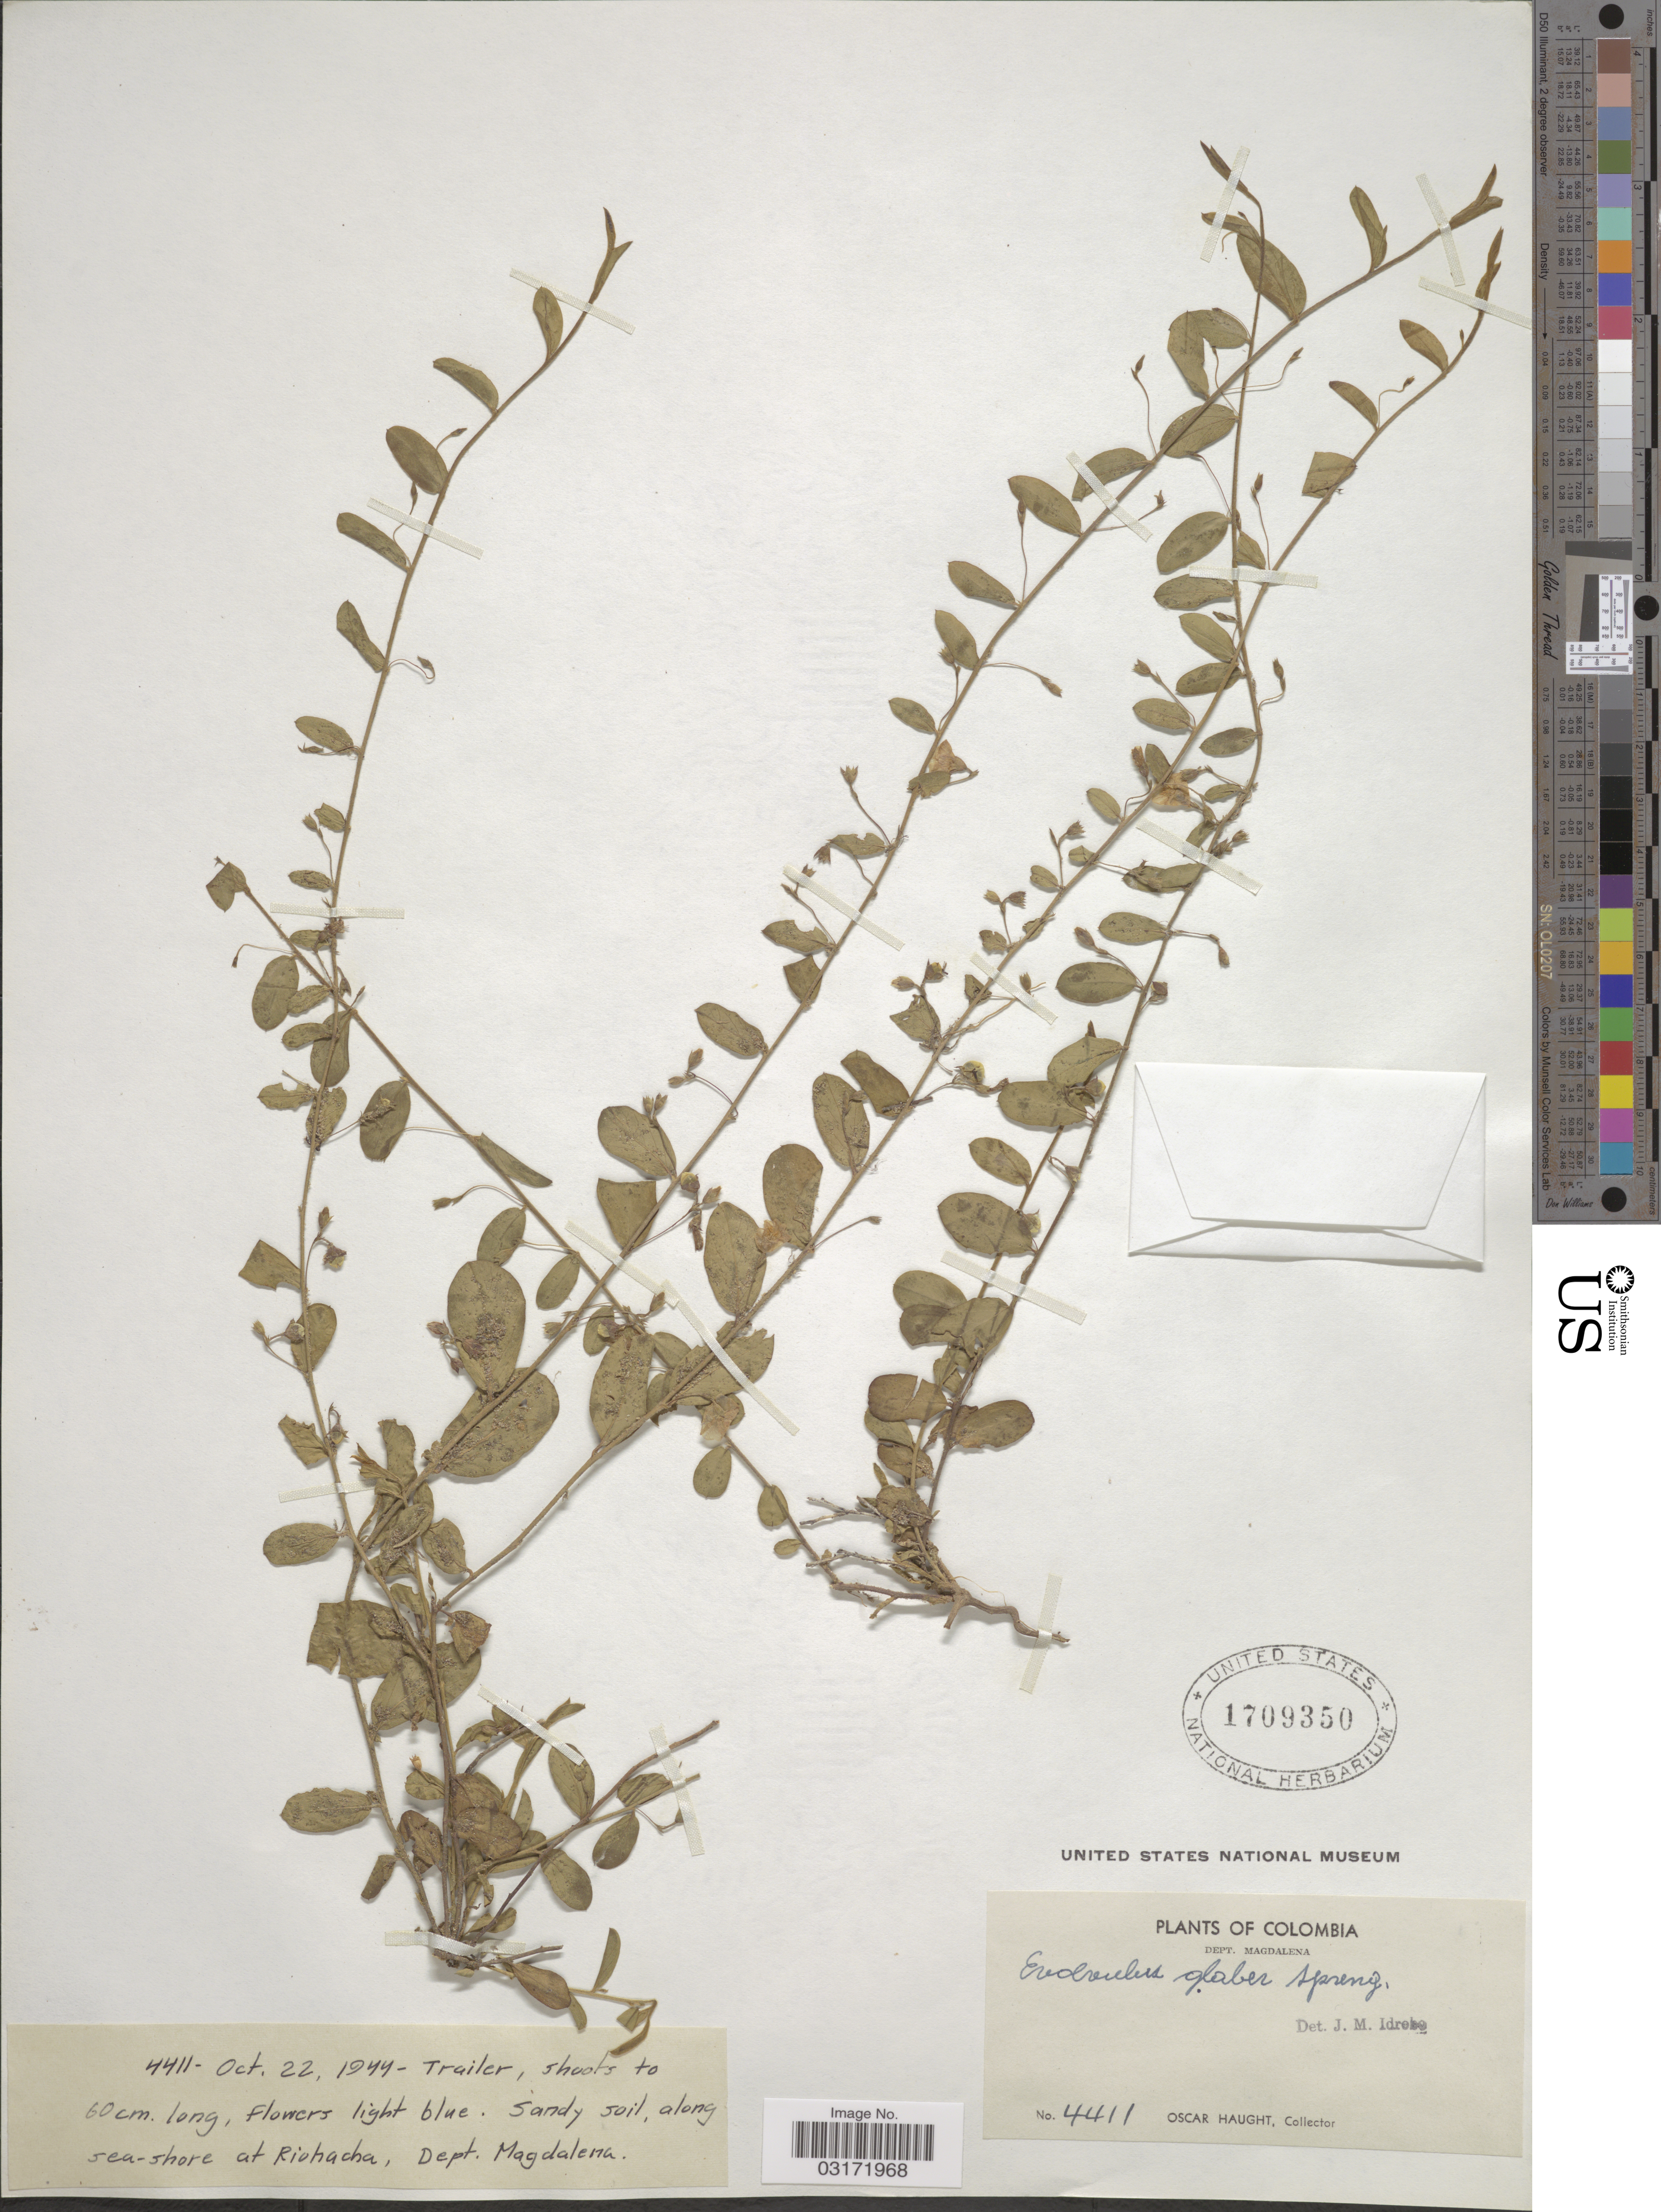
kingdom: Plantae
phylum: Tracheophyta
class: Magnoliopsida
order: Solanales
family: Convolvulaceae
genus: Evolvulus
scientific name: Evolvulus glaber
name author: Spreng.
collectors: O. Haught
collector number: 4411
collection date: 1944-10-22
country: Colombia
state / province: Magdalena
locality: Sandy soil, along sea-shore at Riohacha, Dept. Magdalena.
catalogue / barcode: US 1709350